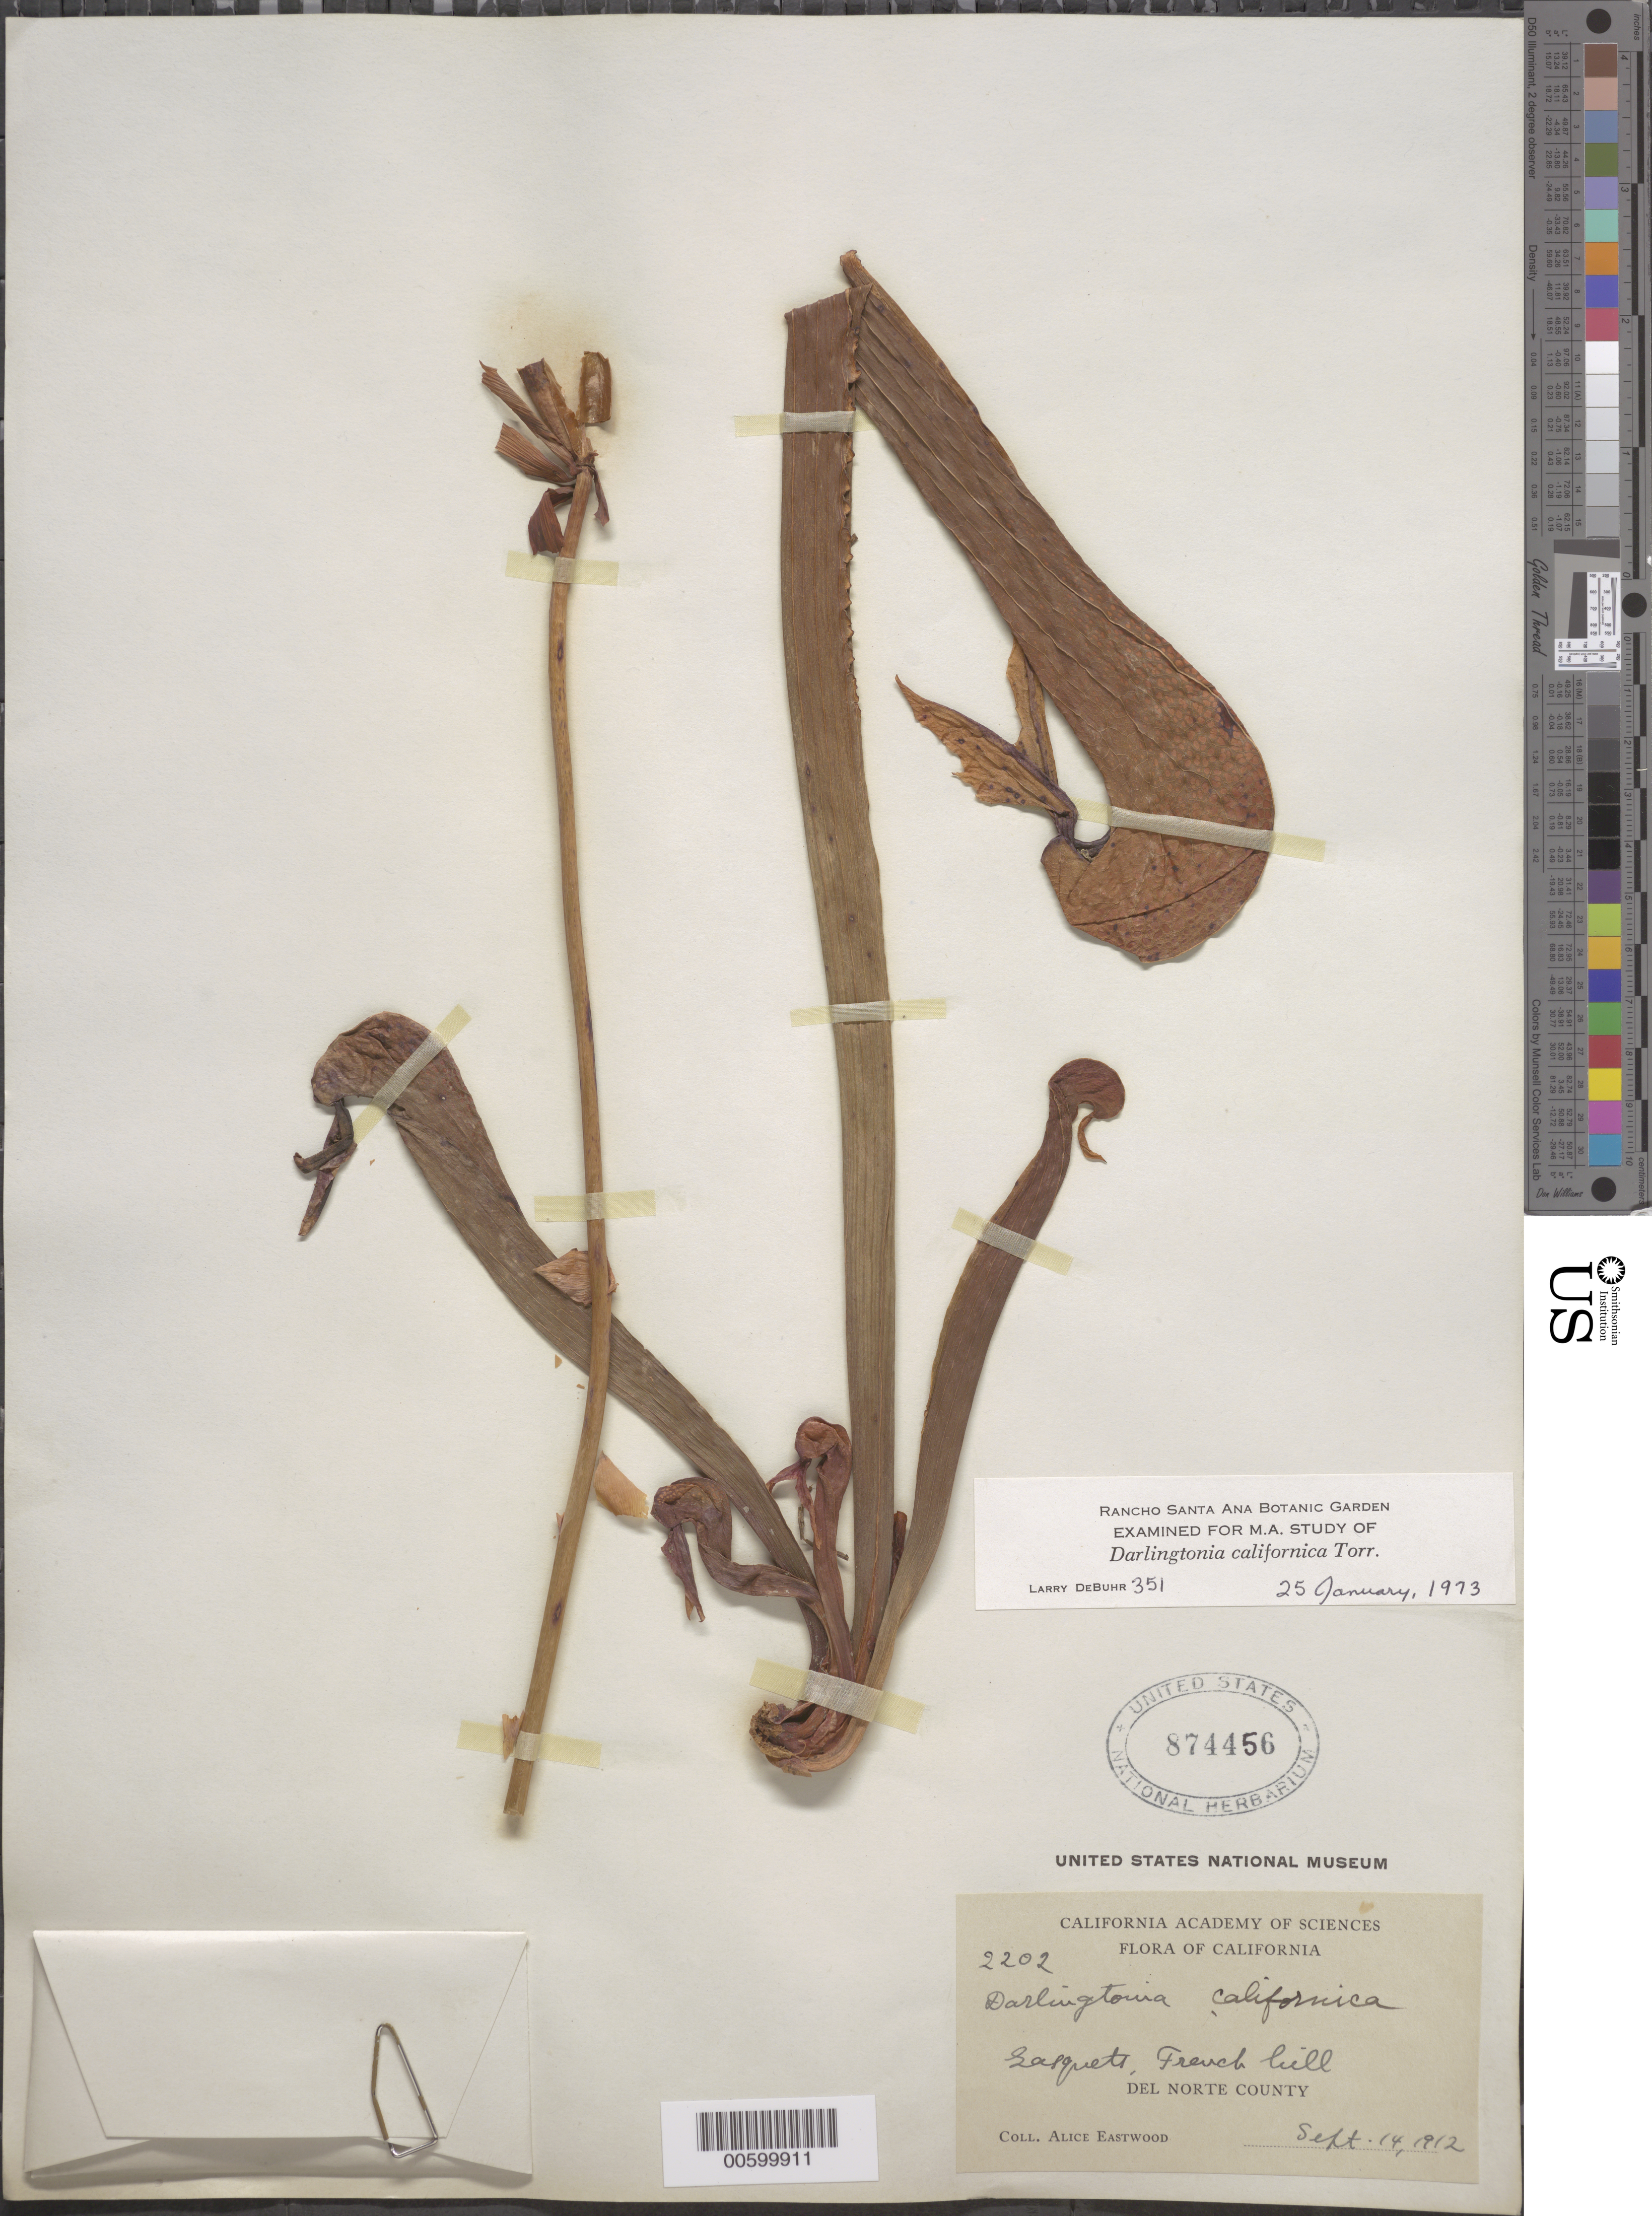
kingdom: Plantae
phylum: Tracheophyta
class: Magnoliopsida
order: Ericales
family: Sarraceniaceae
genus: Darlingtonia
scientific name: Darlingtonia californica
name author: Torr.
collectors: A. Eastwood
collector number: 2202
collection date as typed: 14 Sep 1912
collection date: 1912-09-14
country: United States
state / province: California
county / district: Del Norte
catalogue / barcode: US 874456